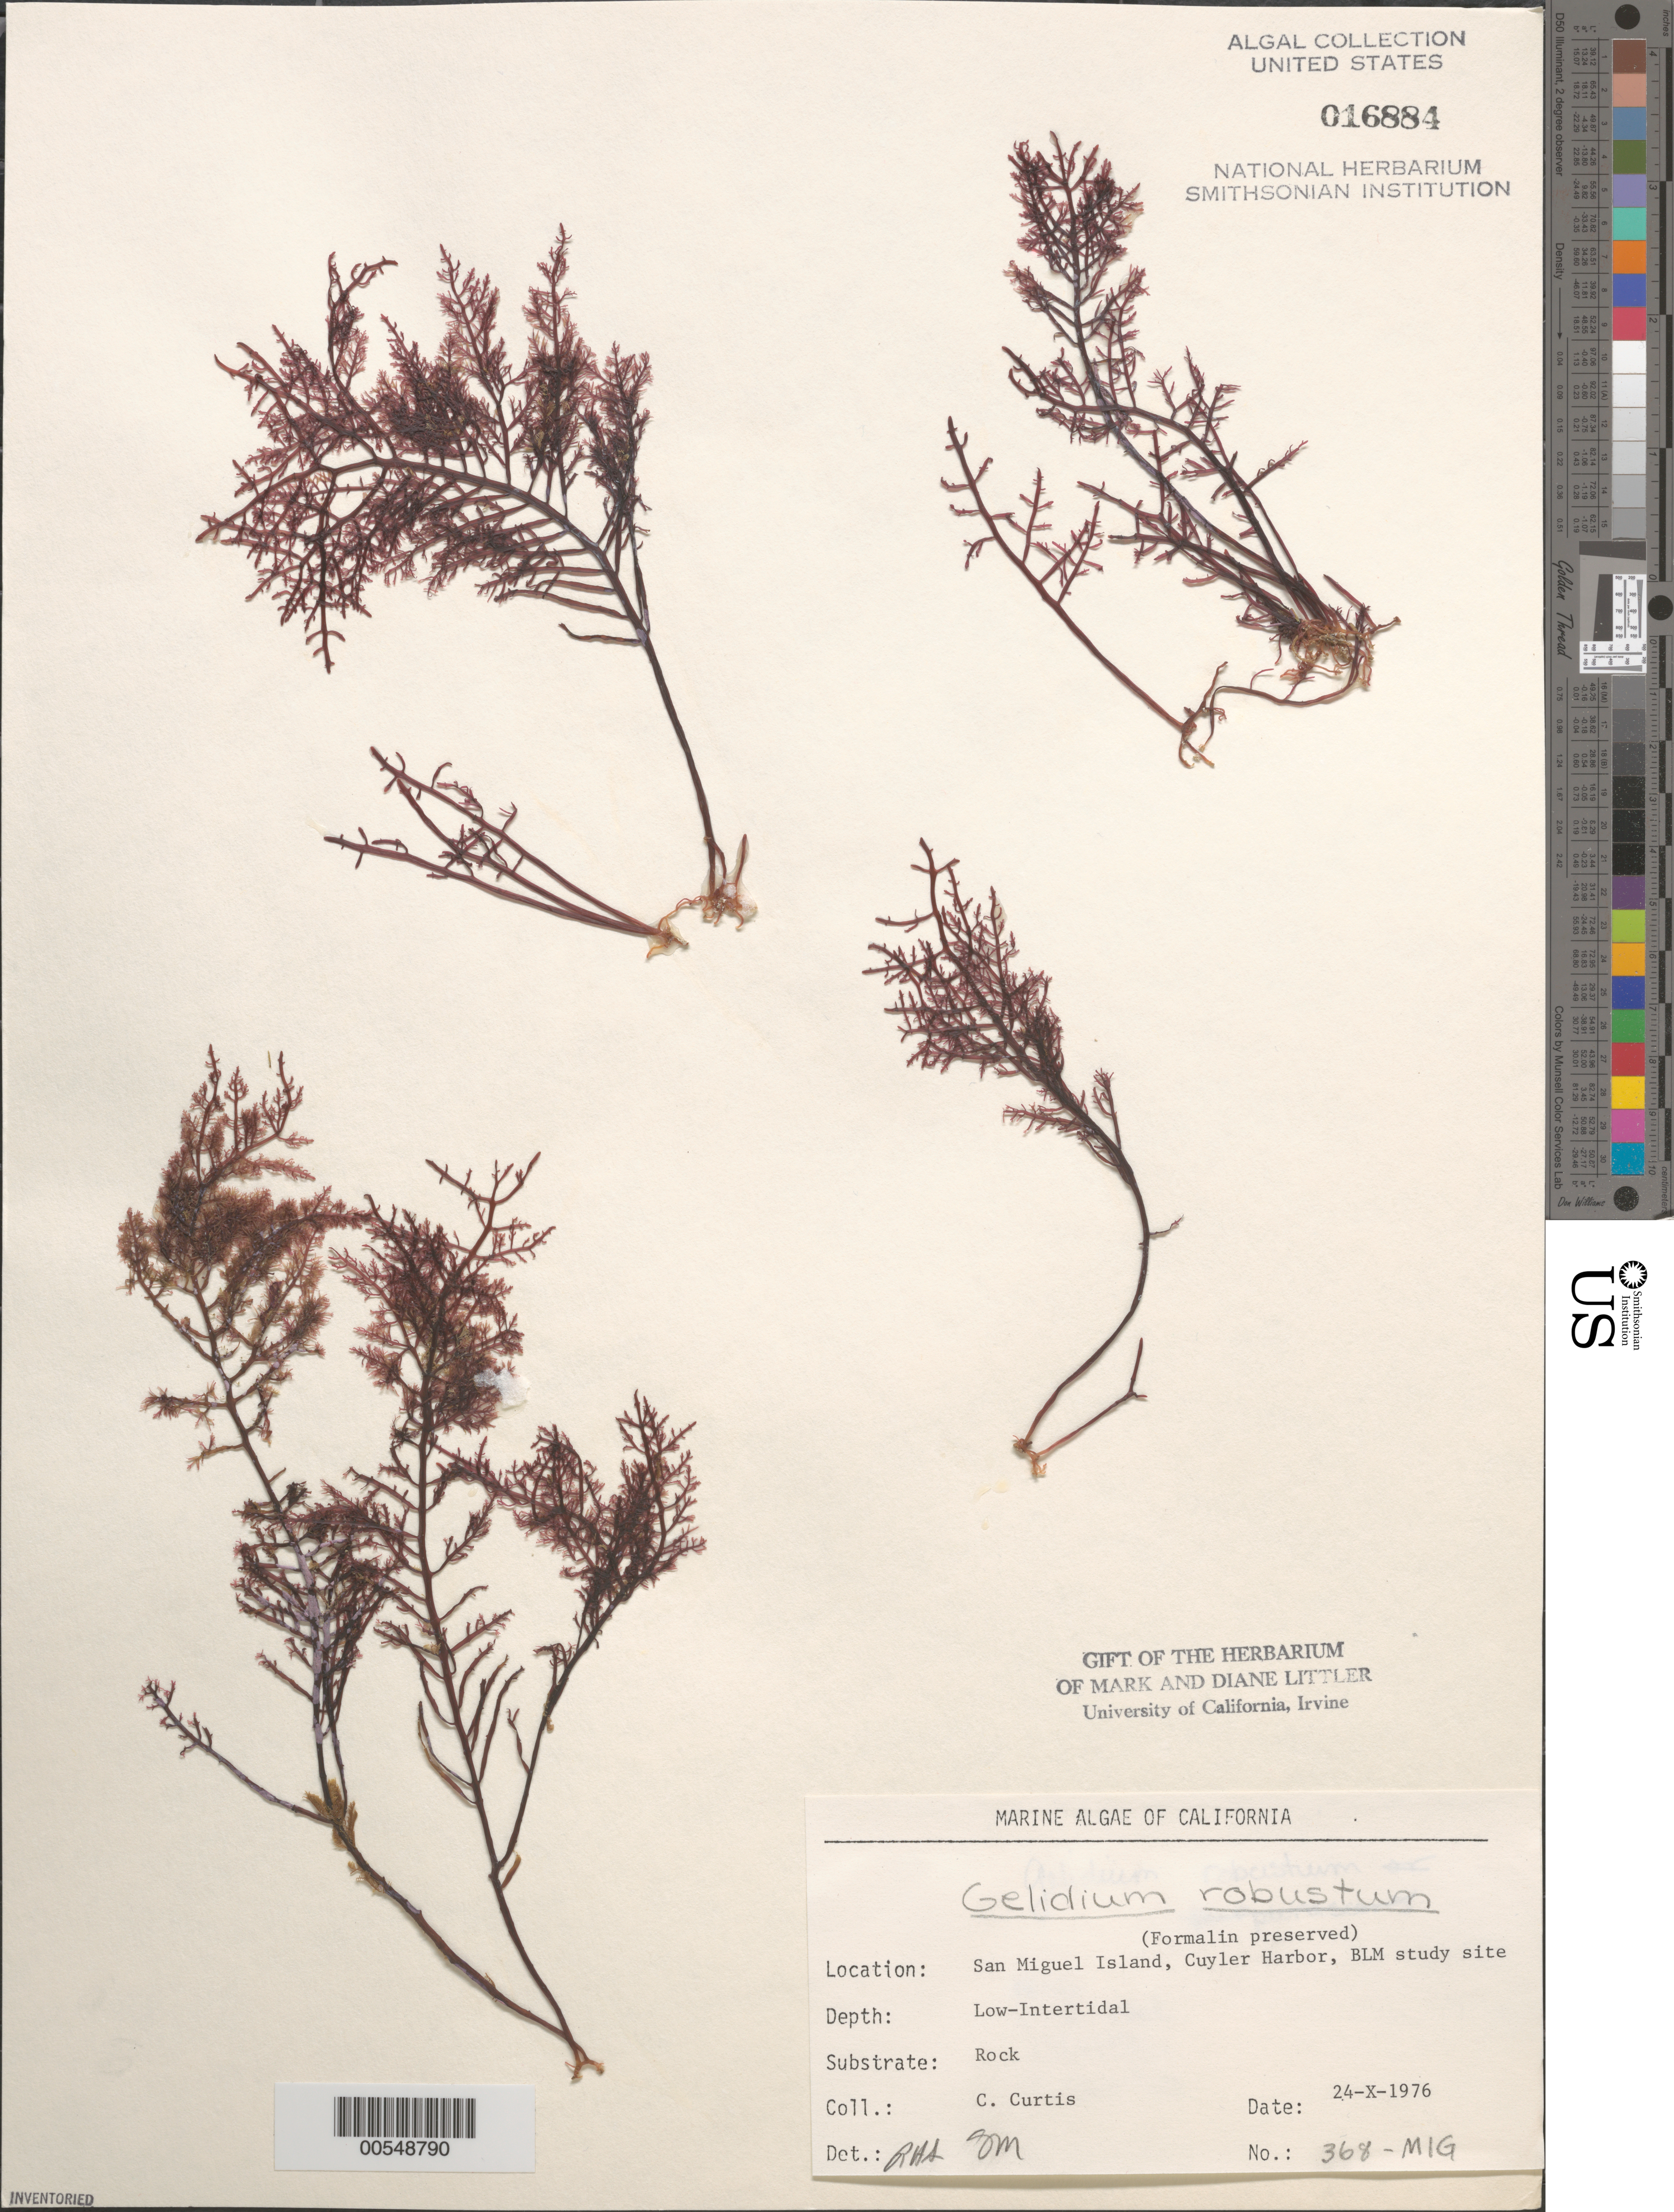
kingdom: Plantae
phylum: Rhodophyta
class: Florideophyceae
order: Gelidiales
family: Gelidiaceae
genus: Gelidium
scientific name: Gelidium robustum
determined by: Sims, Robert H.; Murray, S. N.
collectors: C. Curtis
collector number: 368-mig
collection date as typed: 24 Oct 1976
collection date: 1976-10-24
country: United States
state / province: California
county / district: Santa Barbara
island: San Miguel Island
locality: Cuyler Harbor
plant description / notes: BLM-SOCALBIGHT Rocky Intertidal Survey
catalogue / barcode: US 16884